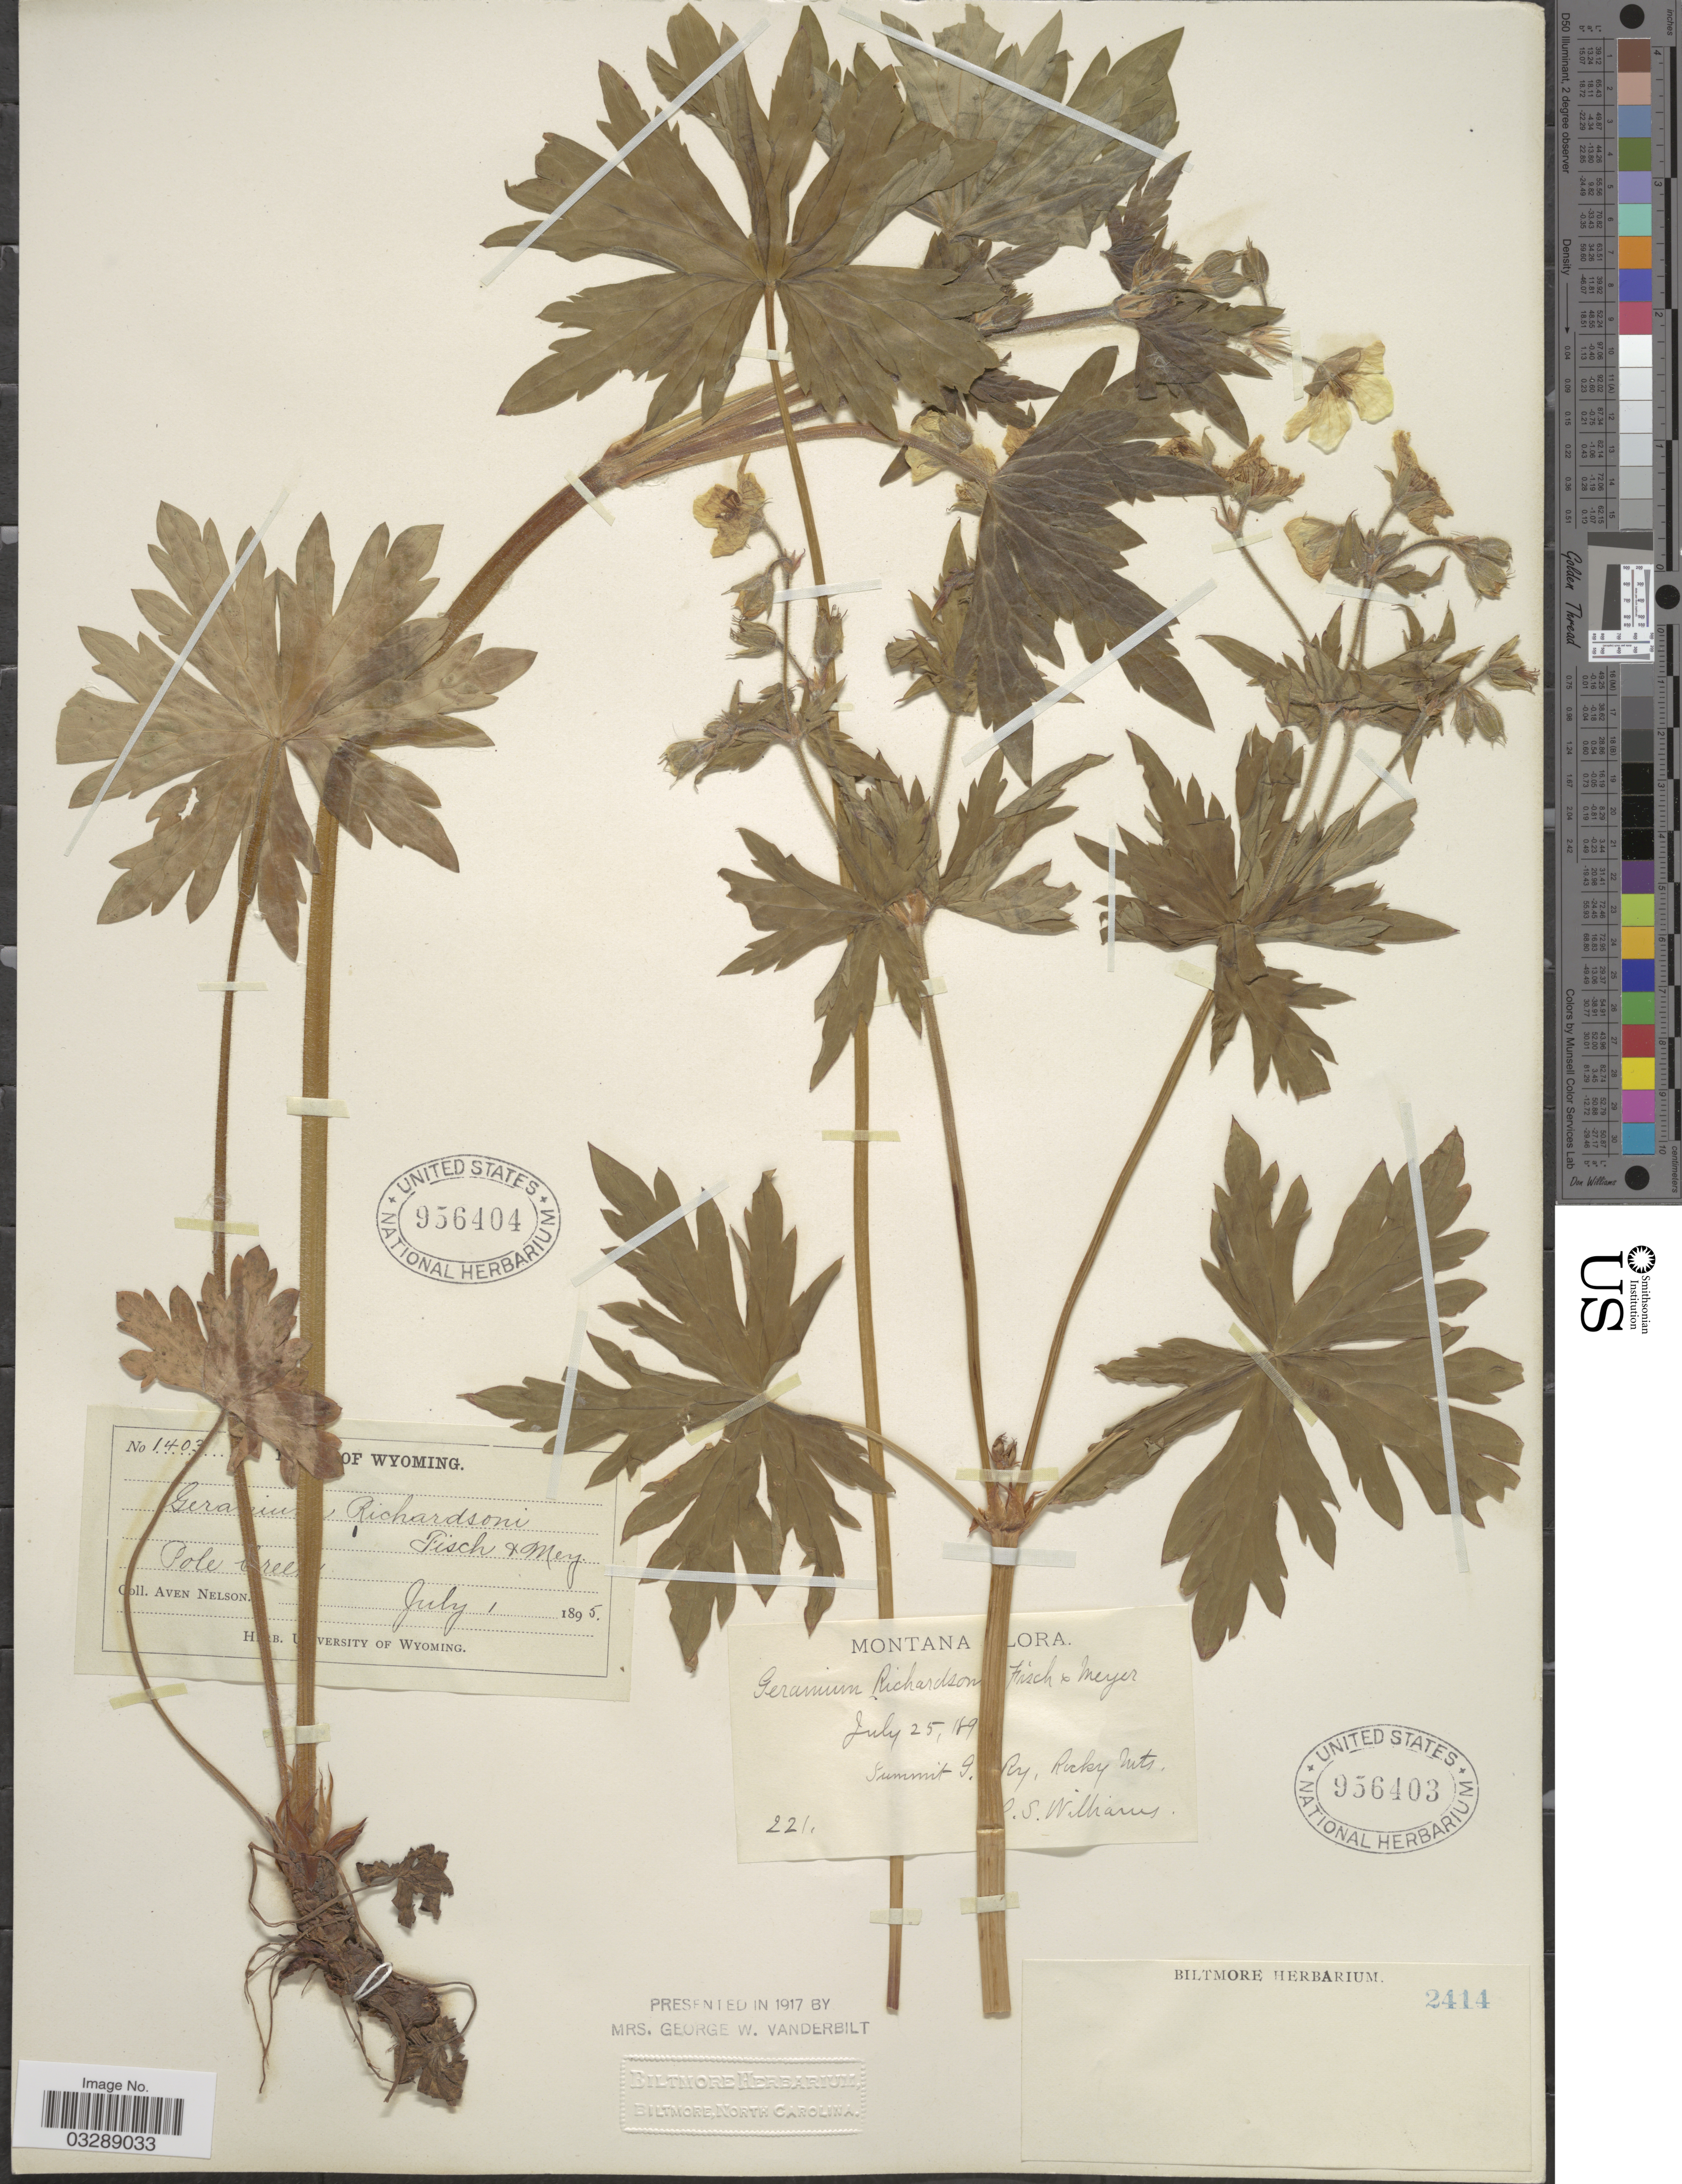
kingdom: Plantae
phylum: Tracheophyta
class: Magnoliopsida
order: Geraniales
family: Geraniaceae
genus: Geranium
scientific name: Geranium richardsonii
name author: Fisch. & Trautv.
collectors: R. S. Williams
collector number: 221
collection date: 1890-07-25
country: United States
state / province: Montana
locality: Summit G. W. Ry, Rocky Mts.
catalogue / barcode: US 956403-2